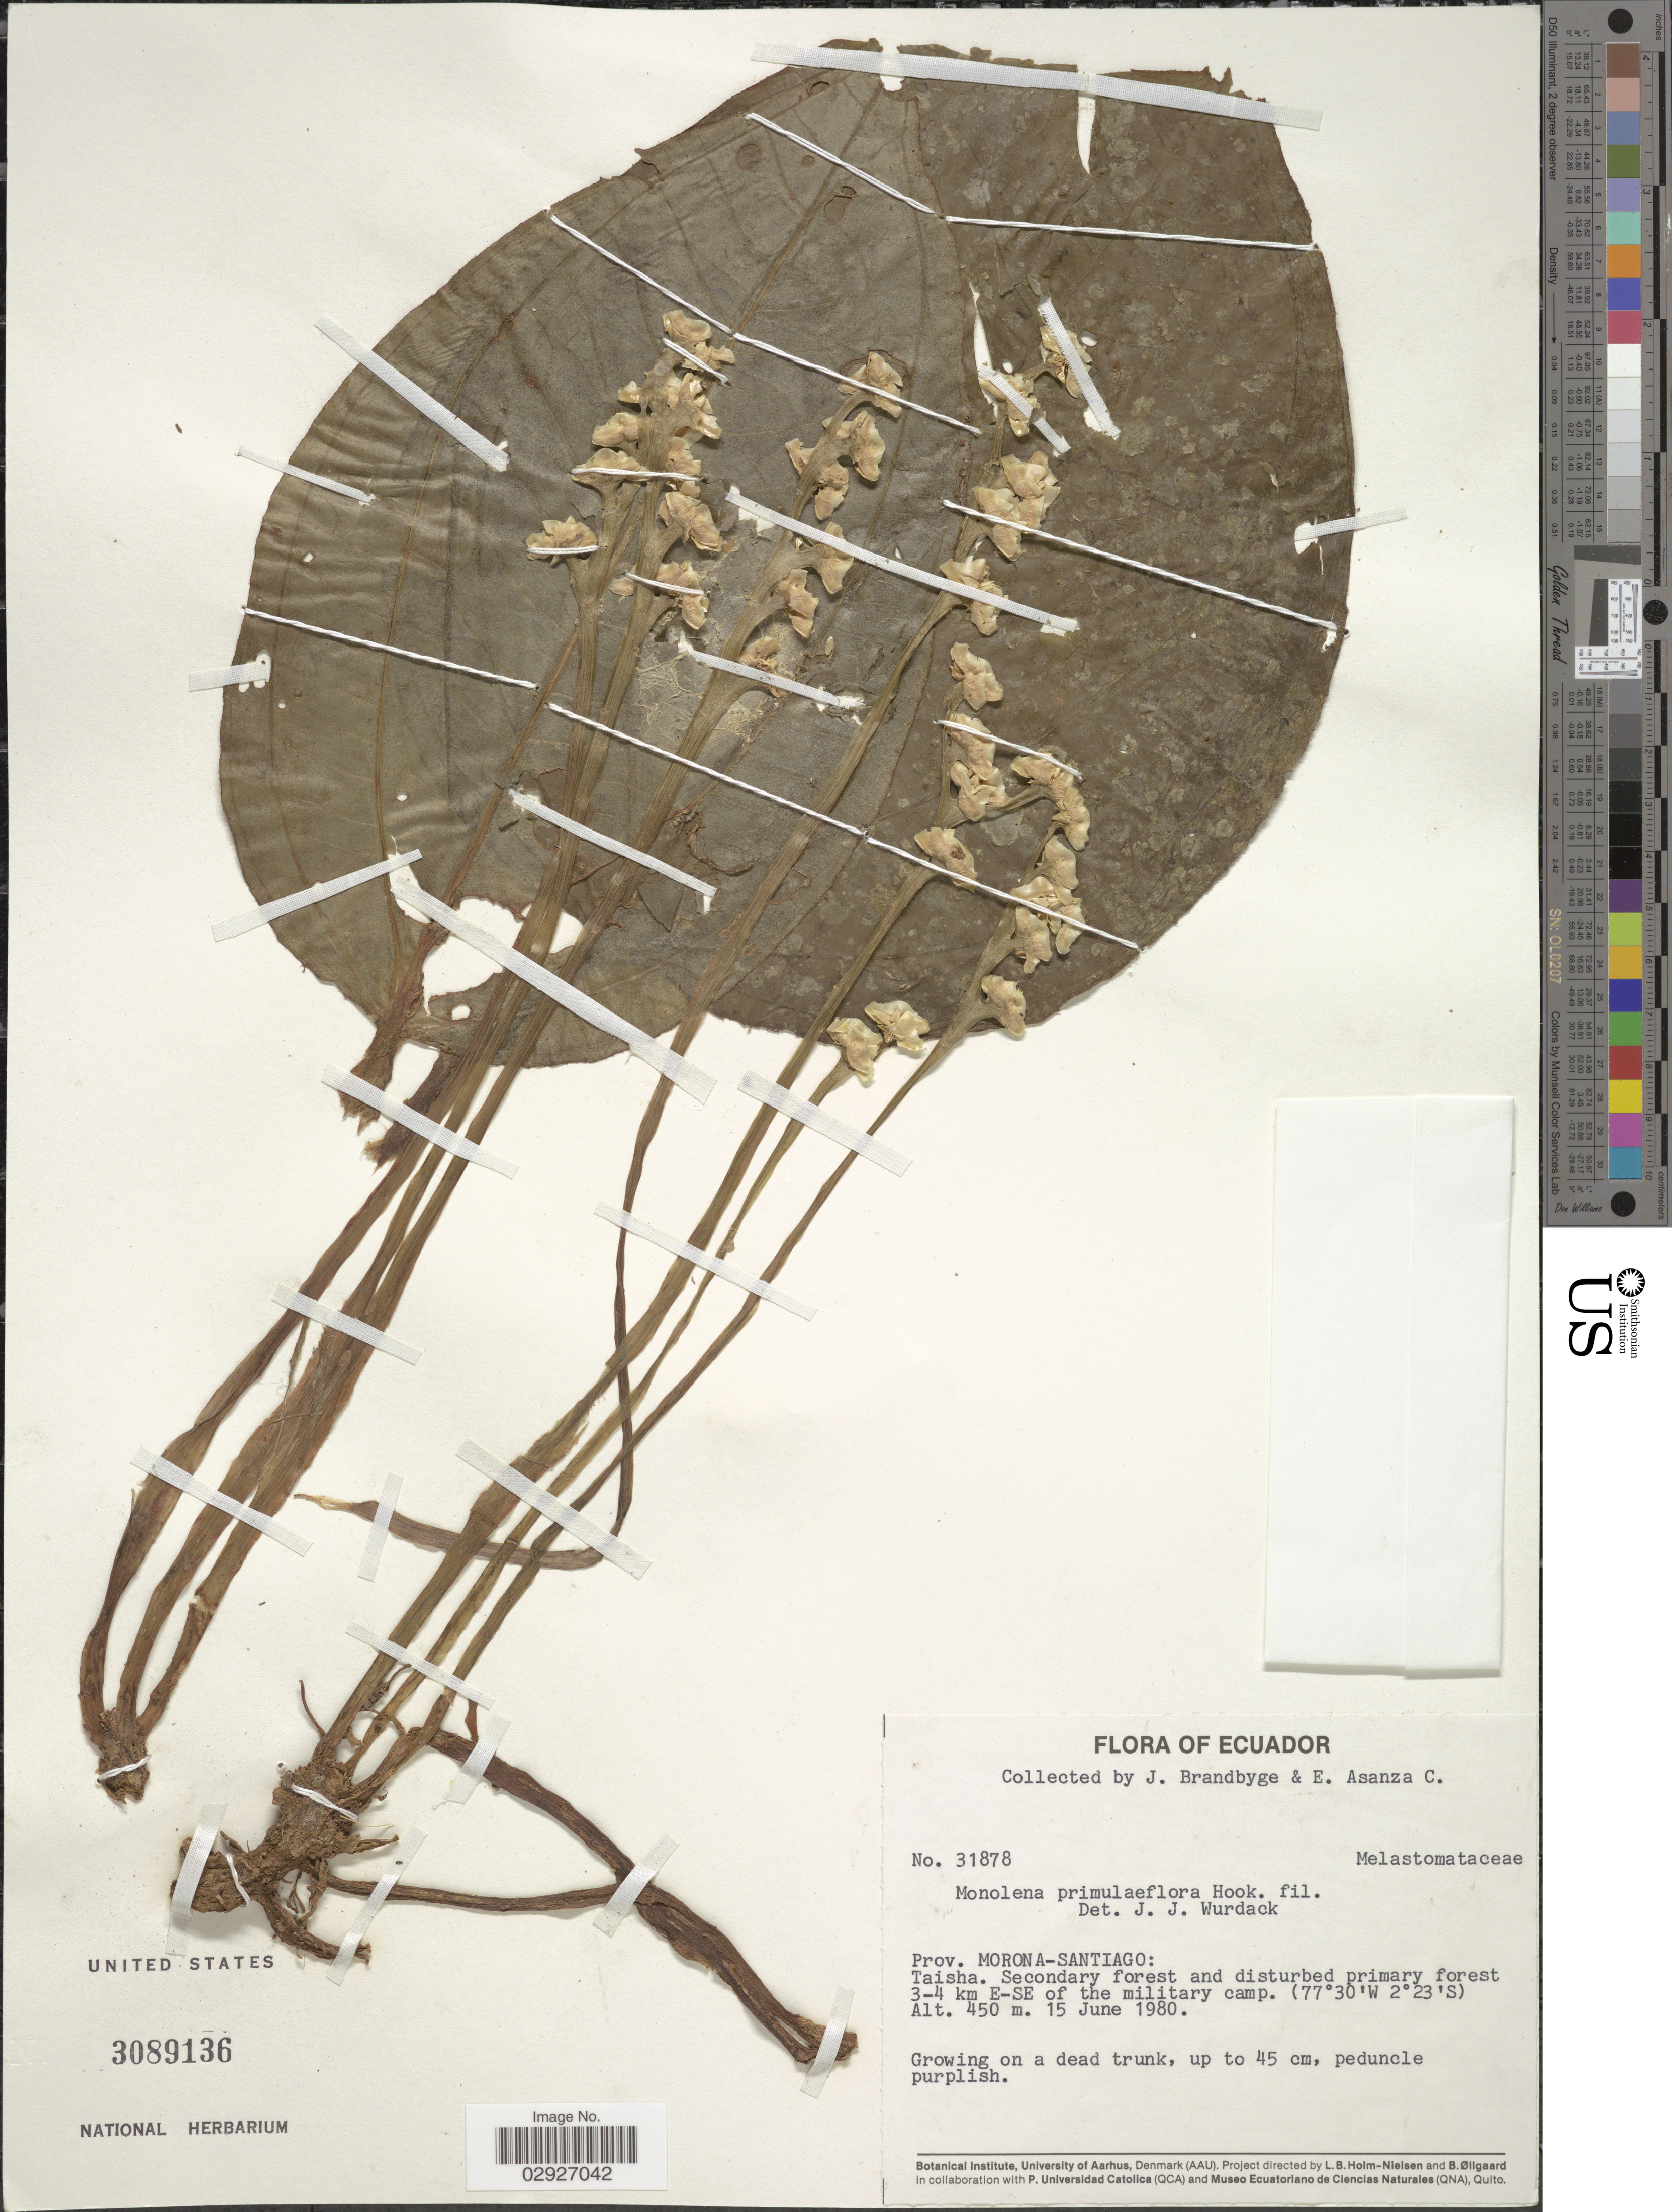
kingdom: Plantae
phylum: Tracheophyta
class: Magnoliopsida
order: Myrtales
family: Melastomataceae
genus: Monolena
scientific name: Monolena primuliflora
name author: Hook. f.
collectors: J. Brandbyge & E. Asanza C.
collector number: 31878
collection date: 1980-06-15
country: Ecuador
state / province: Morona-Santiago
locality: Prov. Morona-Santiago: Taisha. Secondary forest and disturbed primary forest 3-4 km E-SE of the military camp.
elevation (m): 450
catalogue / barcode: US 3089136